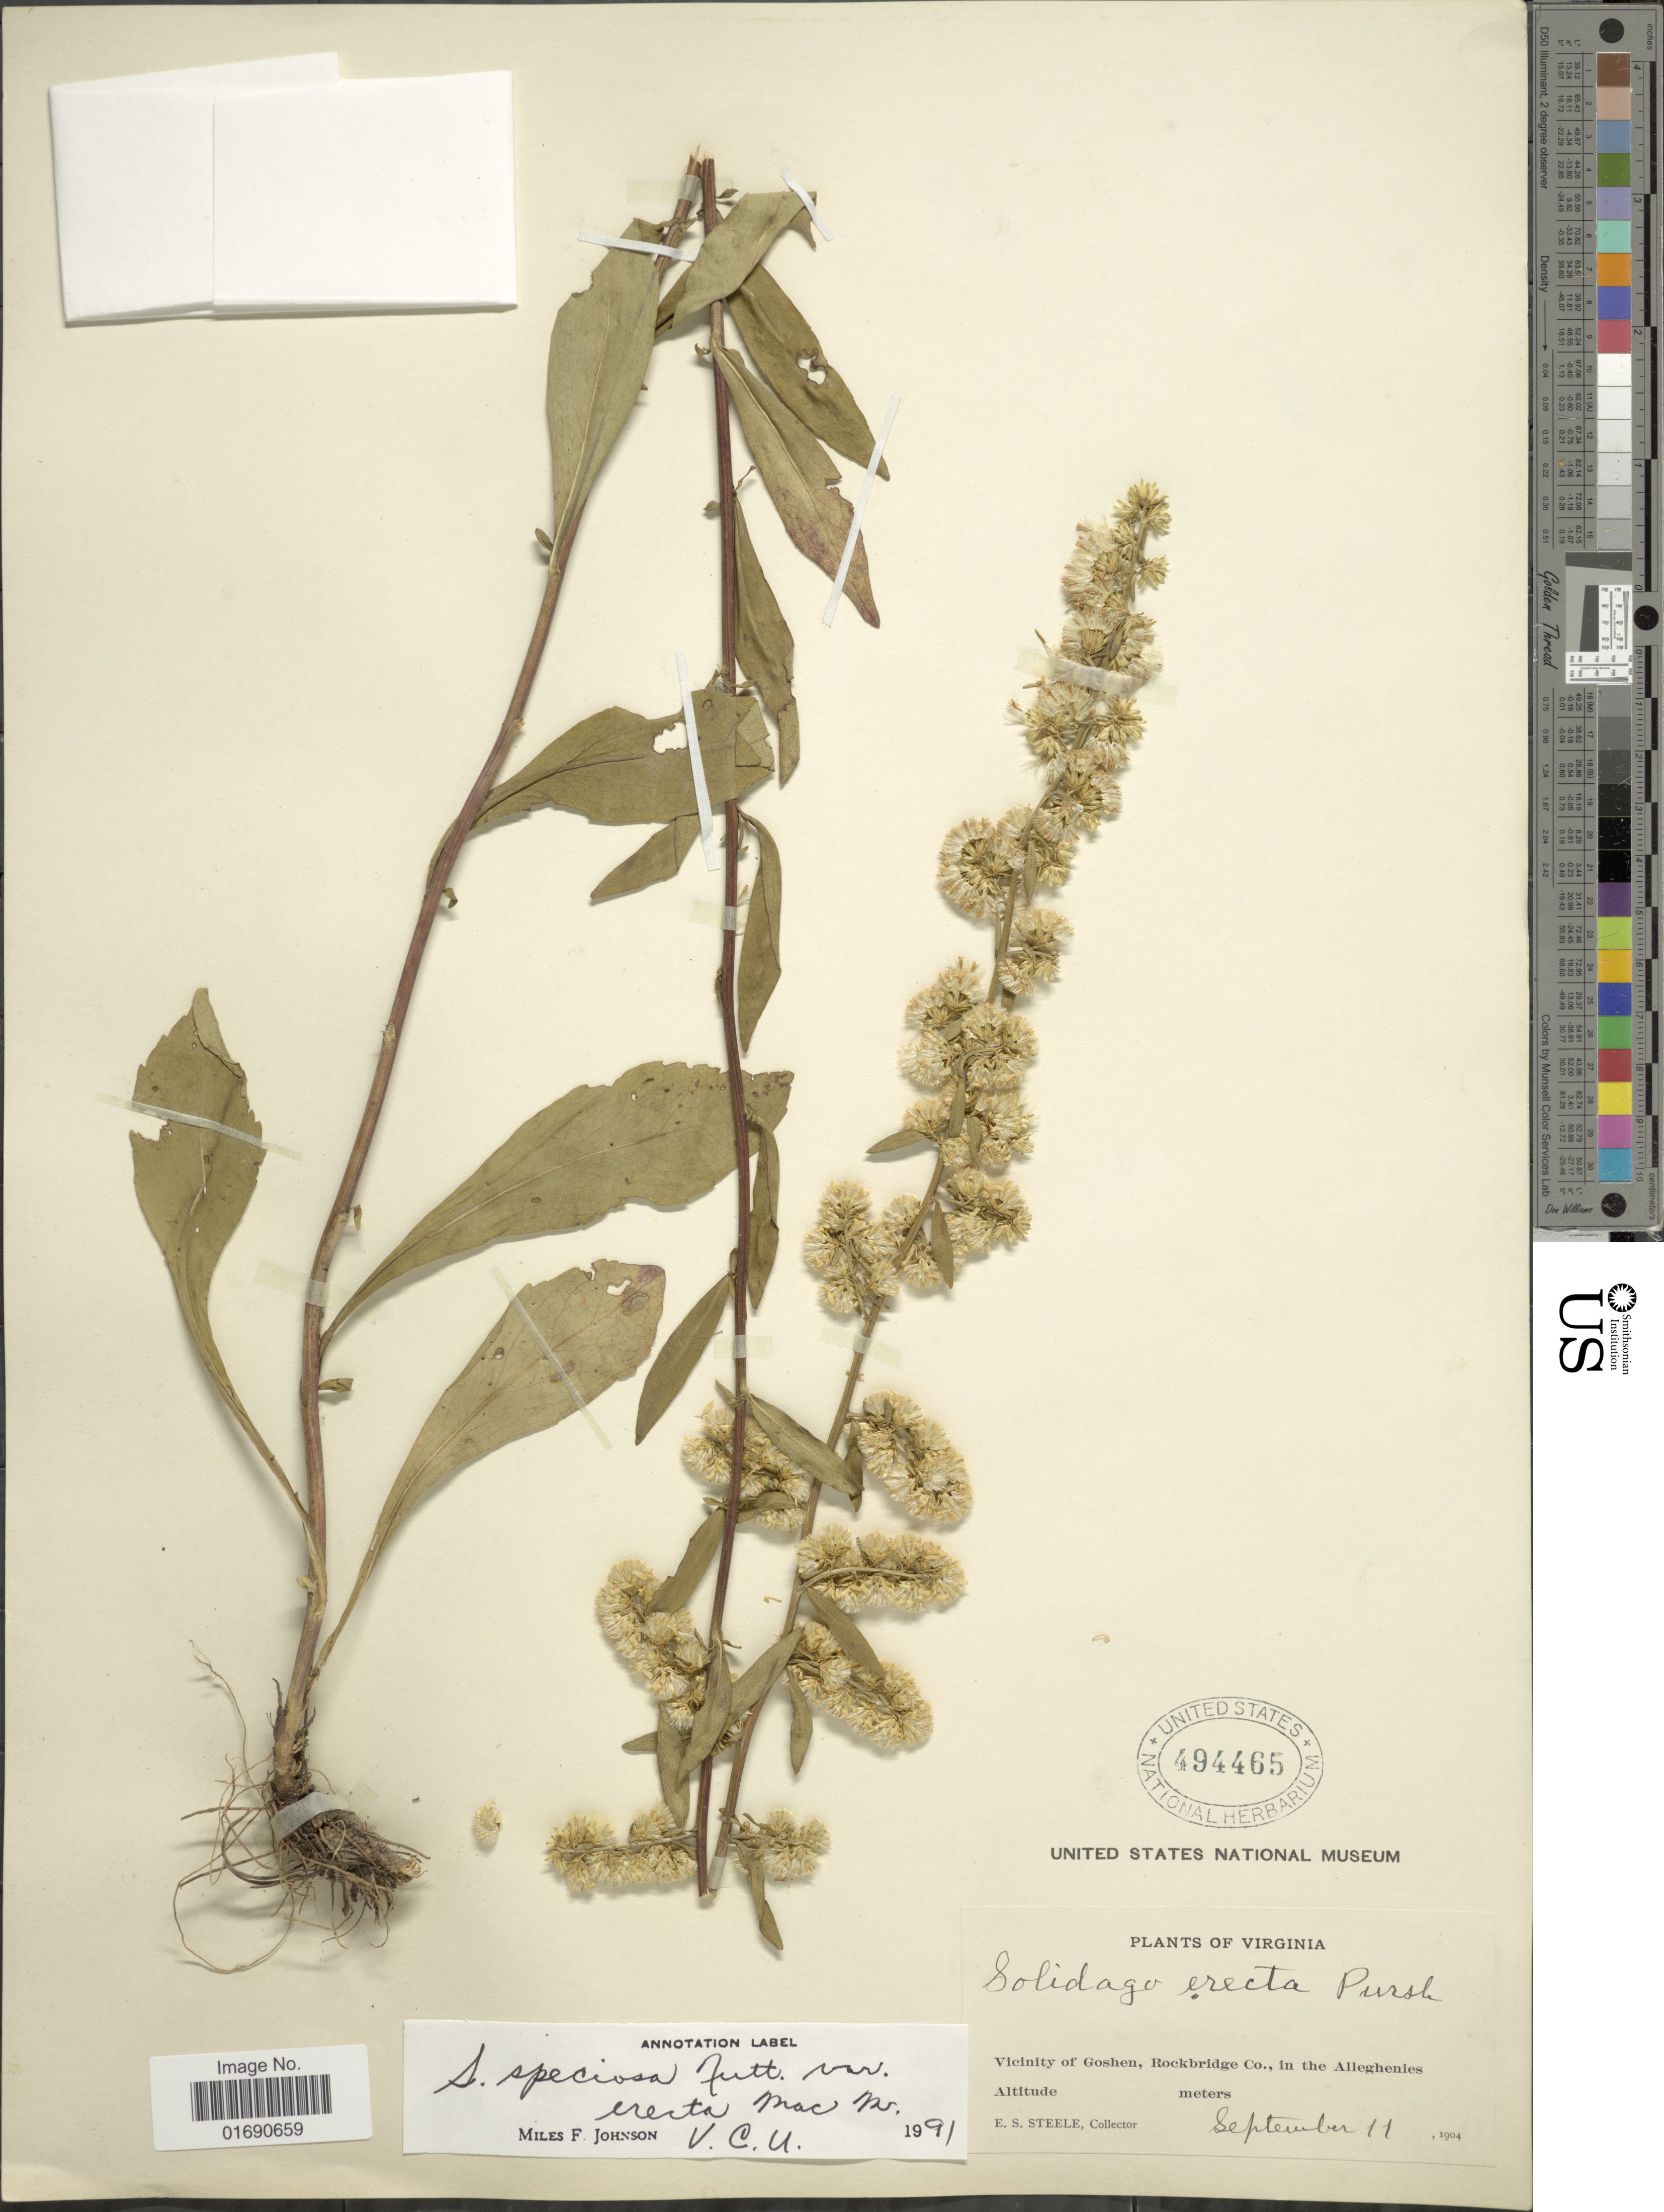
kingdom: Plantae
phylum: Tracheophyta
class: Magnoliopsida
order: Asterales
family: Asteraceae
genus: Solidago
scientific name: Solidago speciosa var. erecta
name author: (Pursh) MacMill.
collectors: E. Steele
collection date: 1904-09-11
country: United States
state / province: Virginia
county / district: Rockbridge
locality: Vicinity of Goshen, Rockbridge Co., in the Alleghenies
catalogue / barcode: US 494465